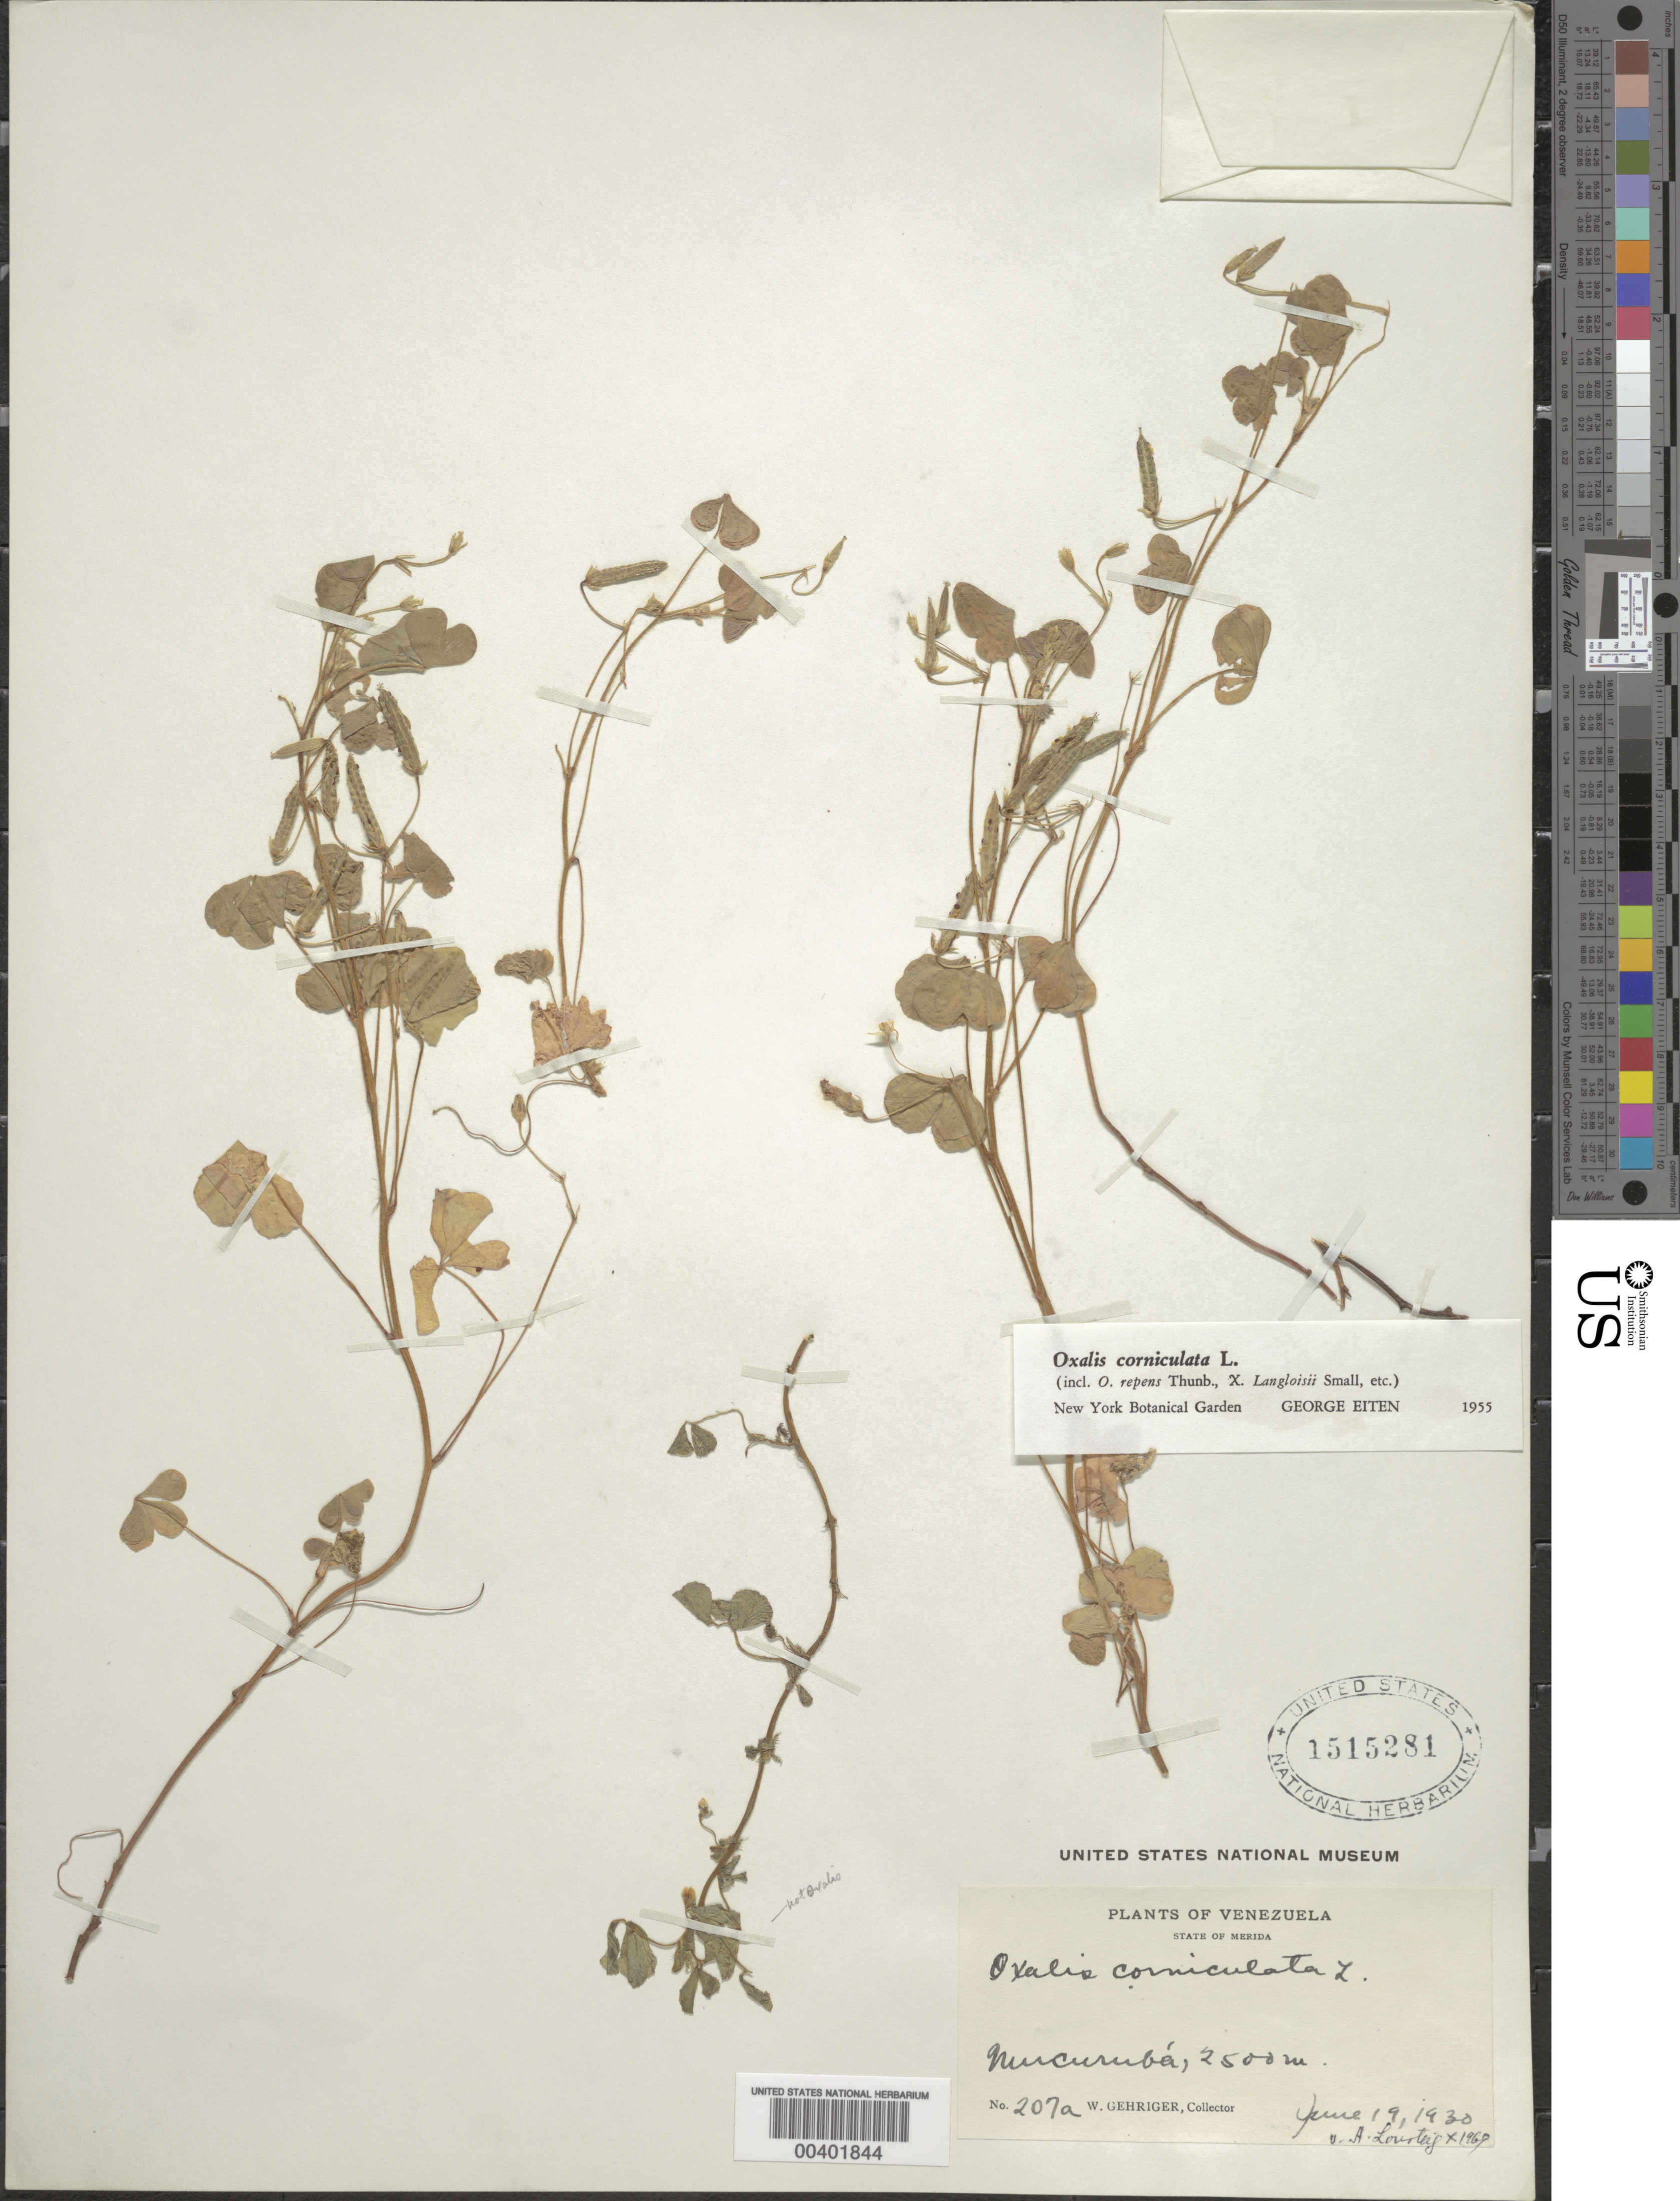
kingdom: Plantae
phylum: Tracheophyta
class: Magnoliopsida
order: Oxalidales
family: Oxalidaceae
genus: Oxalis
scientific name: Oxalis corniculata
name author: L.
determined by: Lourteig, A.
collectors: W. Gehriger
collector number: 207a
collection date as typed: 19 Jun 1930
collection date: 1930-06-19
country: Venezuela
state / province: Mérida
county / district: Rangel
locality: Mucurubá Mucuruba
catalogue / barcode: US 1515281